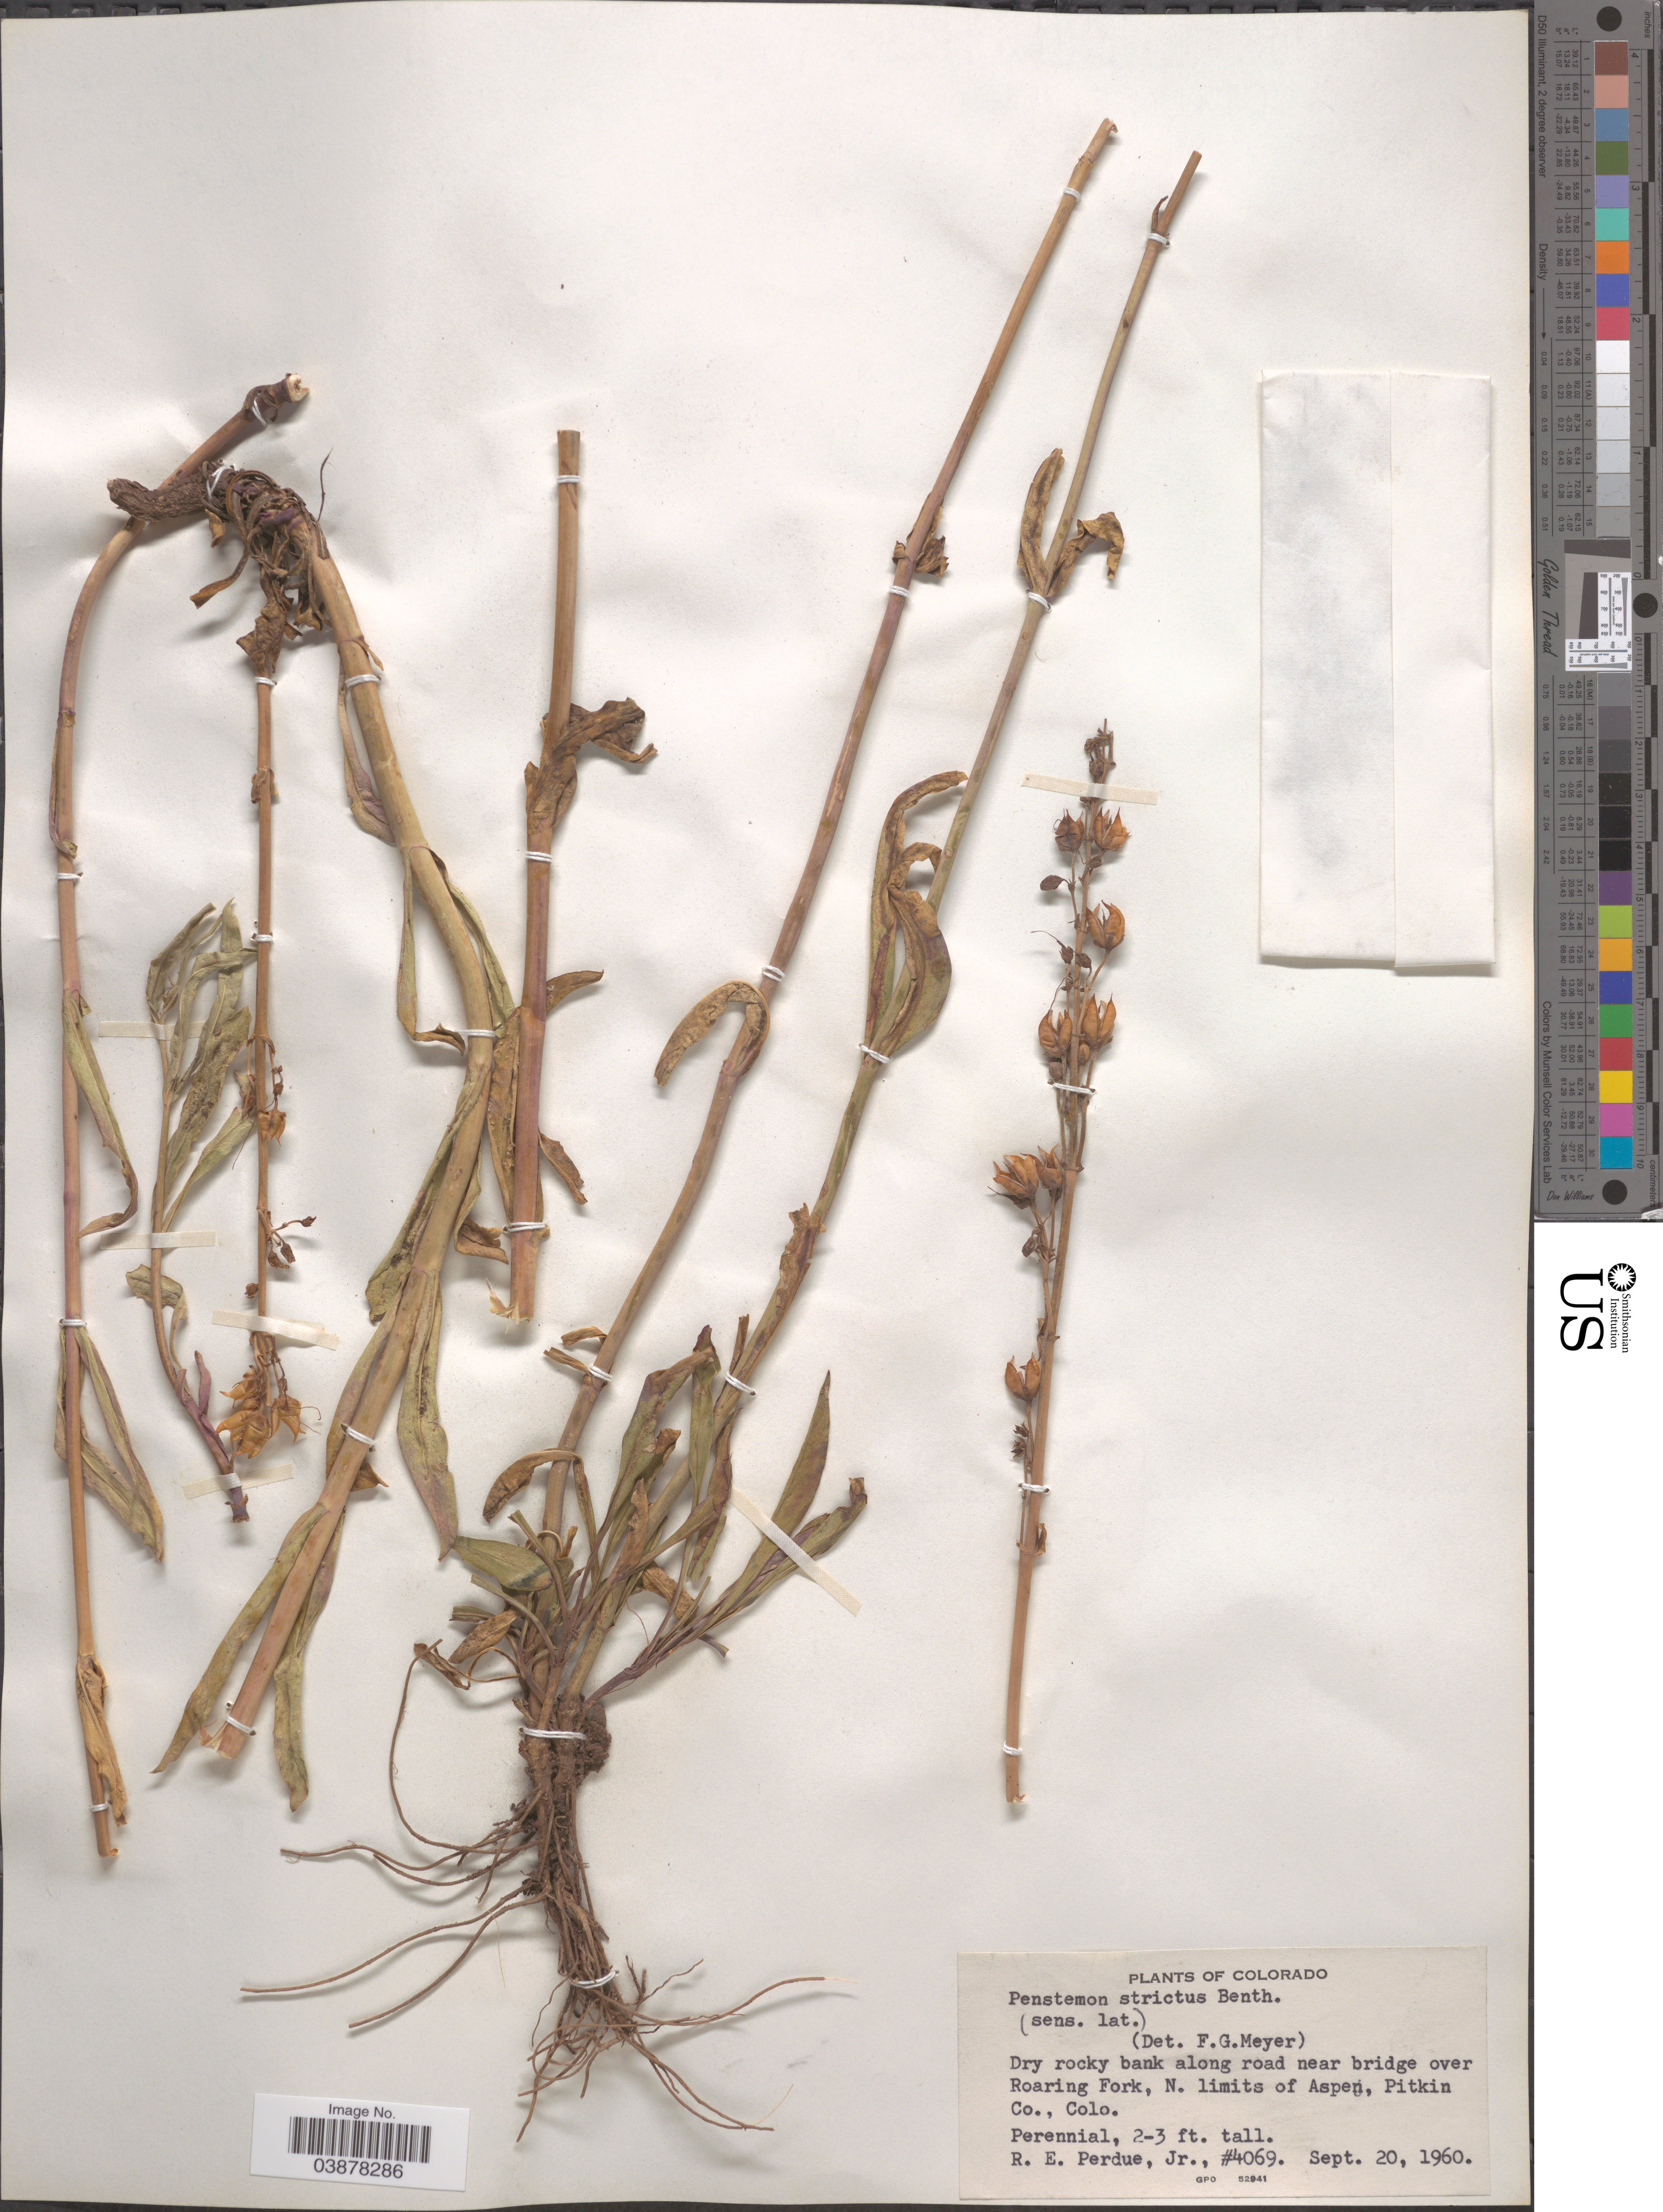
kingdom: Plantae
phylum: Tracheophyta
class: Magnoliopsida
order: Lamiales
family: Plantaginaceae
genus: Penstemon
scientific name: Penstemon strictus subsp. strictus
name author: Benth.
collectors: R. E. Perdue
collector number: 4069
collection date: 1960-09-20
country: United States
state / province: Colorado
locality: Dry rocky bank along road near bridge over Roaring Fork, N. limits of Aspen, Pitkin Co.